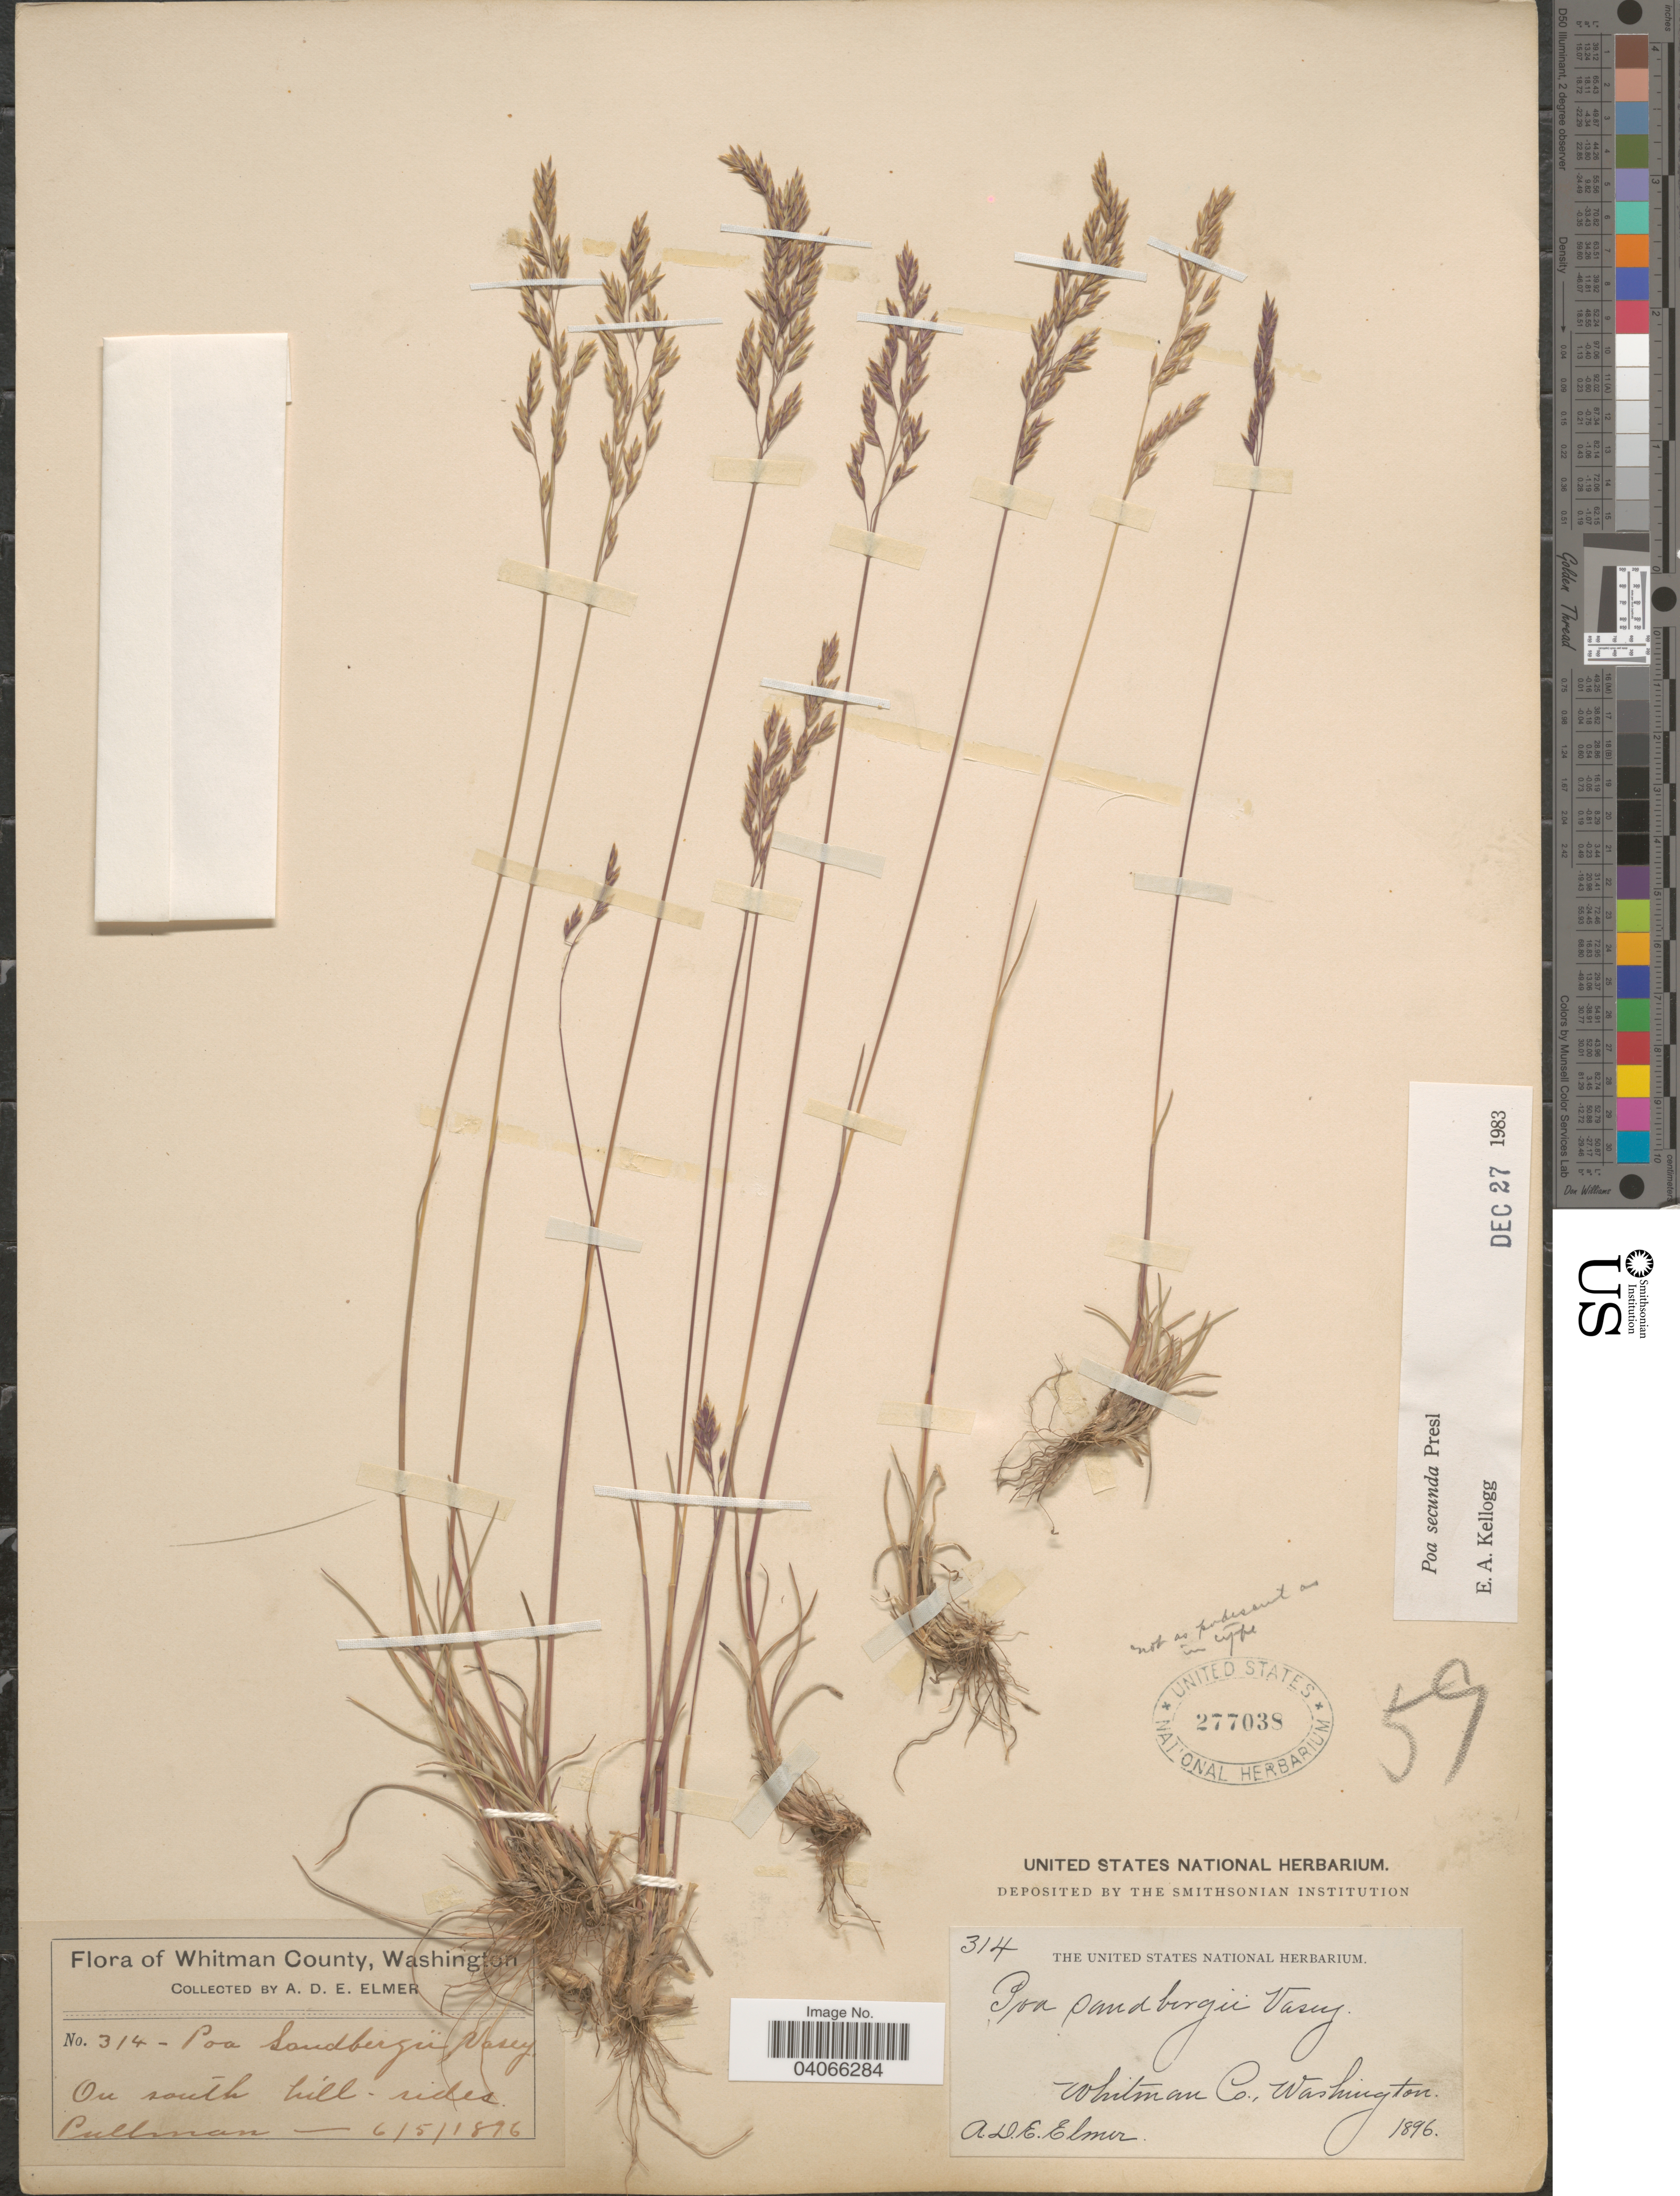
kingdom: Plantae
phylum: Tracheophyta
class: Liliopsida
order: Poales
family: Poaceae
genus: Poa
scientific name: Poa secunda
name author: J. Presl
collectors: A. D. E. Elmer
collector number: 314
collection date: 1896-05-06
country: United States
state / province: Washington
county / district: Whitman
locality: Whitman County. On south hill-sides. Pullman.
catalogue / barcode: US 277038